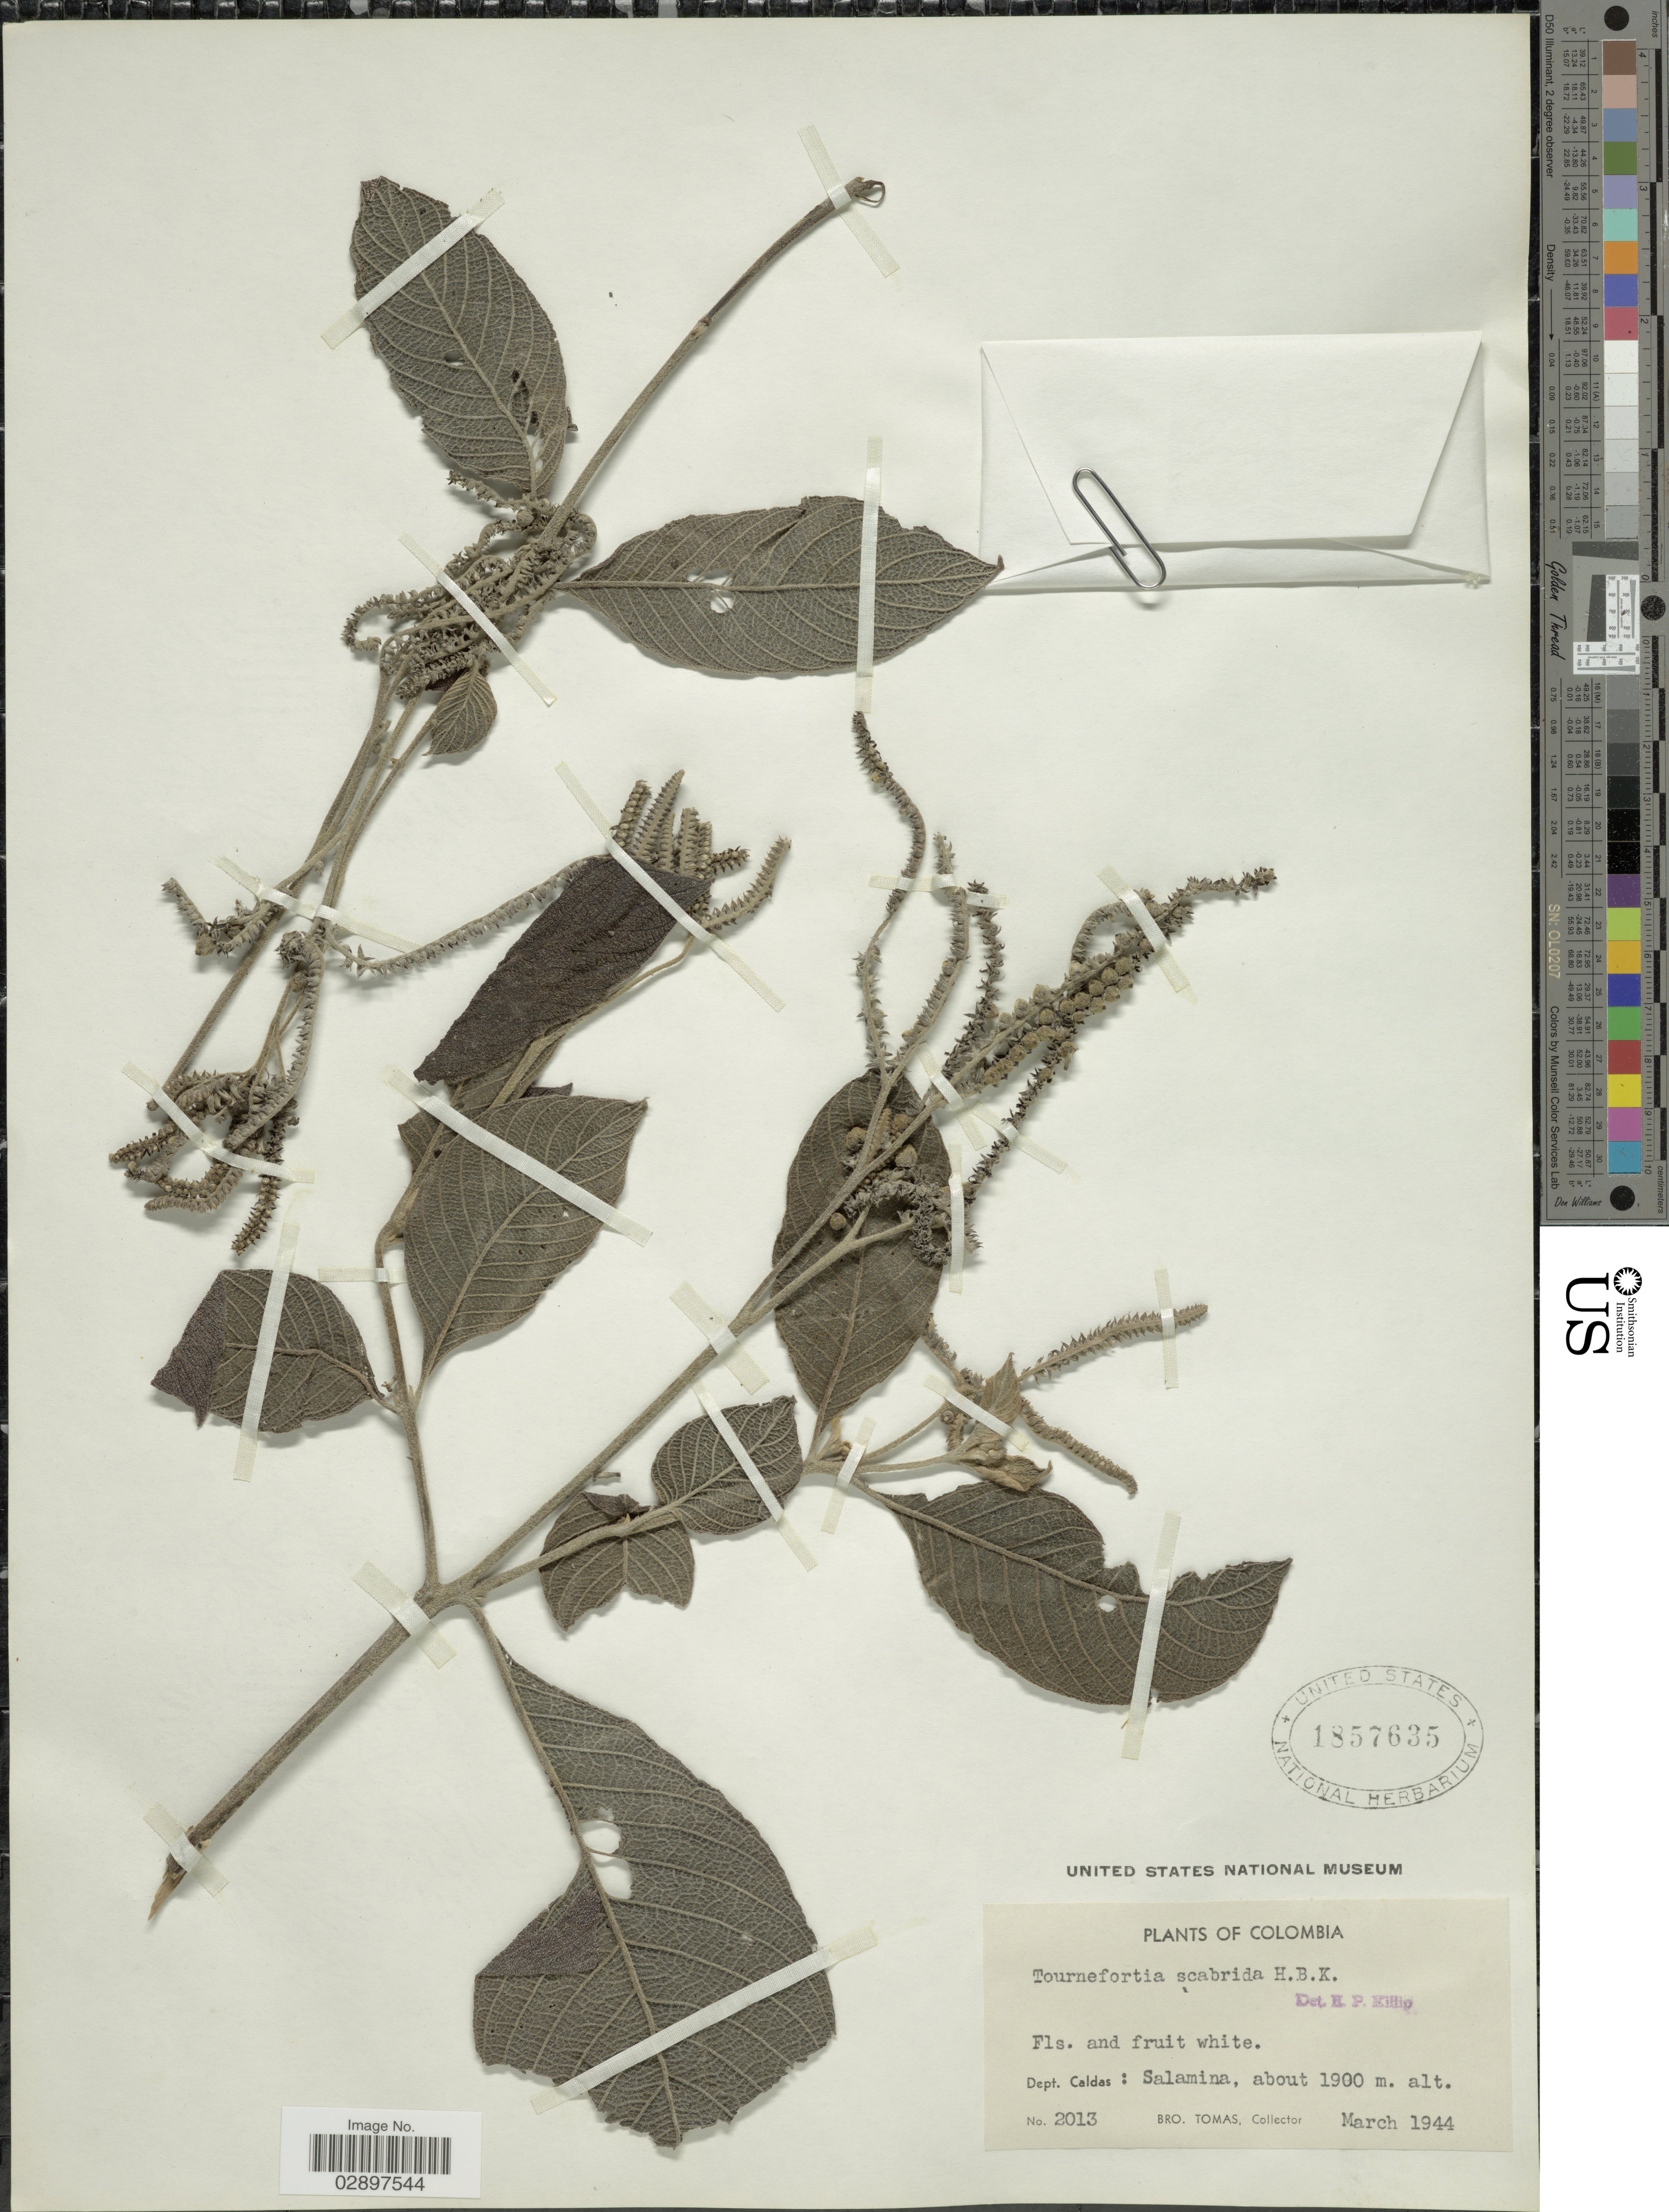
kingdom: Plantae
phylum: Tracheophyta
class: Magnoliopsida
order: Boraginales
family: Heliotropiaceae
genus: Tournefortia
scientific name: Tournefortia scabrida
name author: Kunth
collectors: B. Tomas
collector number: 2013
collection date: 1944-03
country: Colombia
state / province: Caldas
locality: Dept. Caldas: Salamina.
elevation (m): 1900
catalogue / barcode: US 1857635